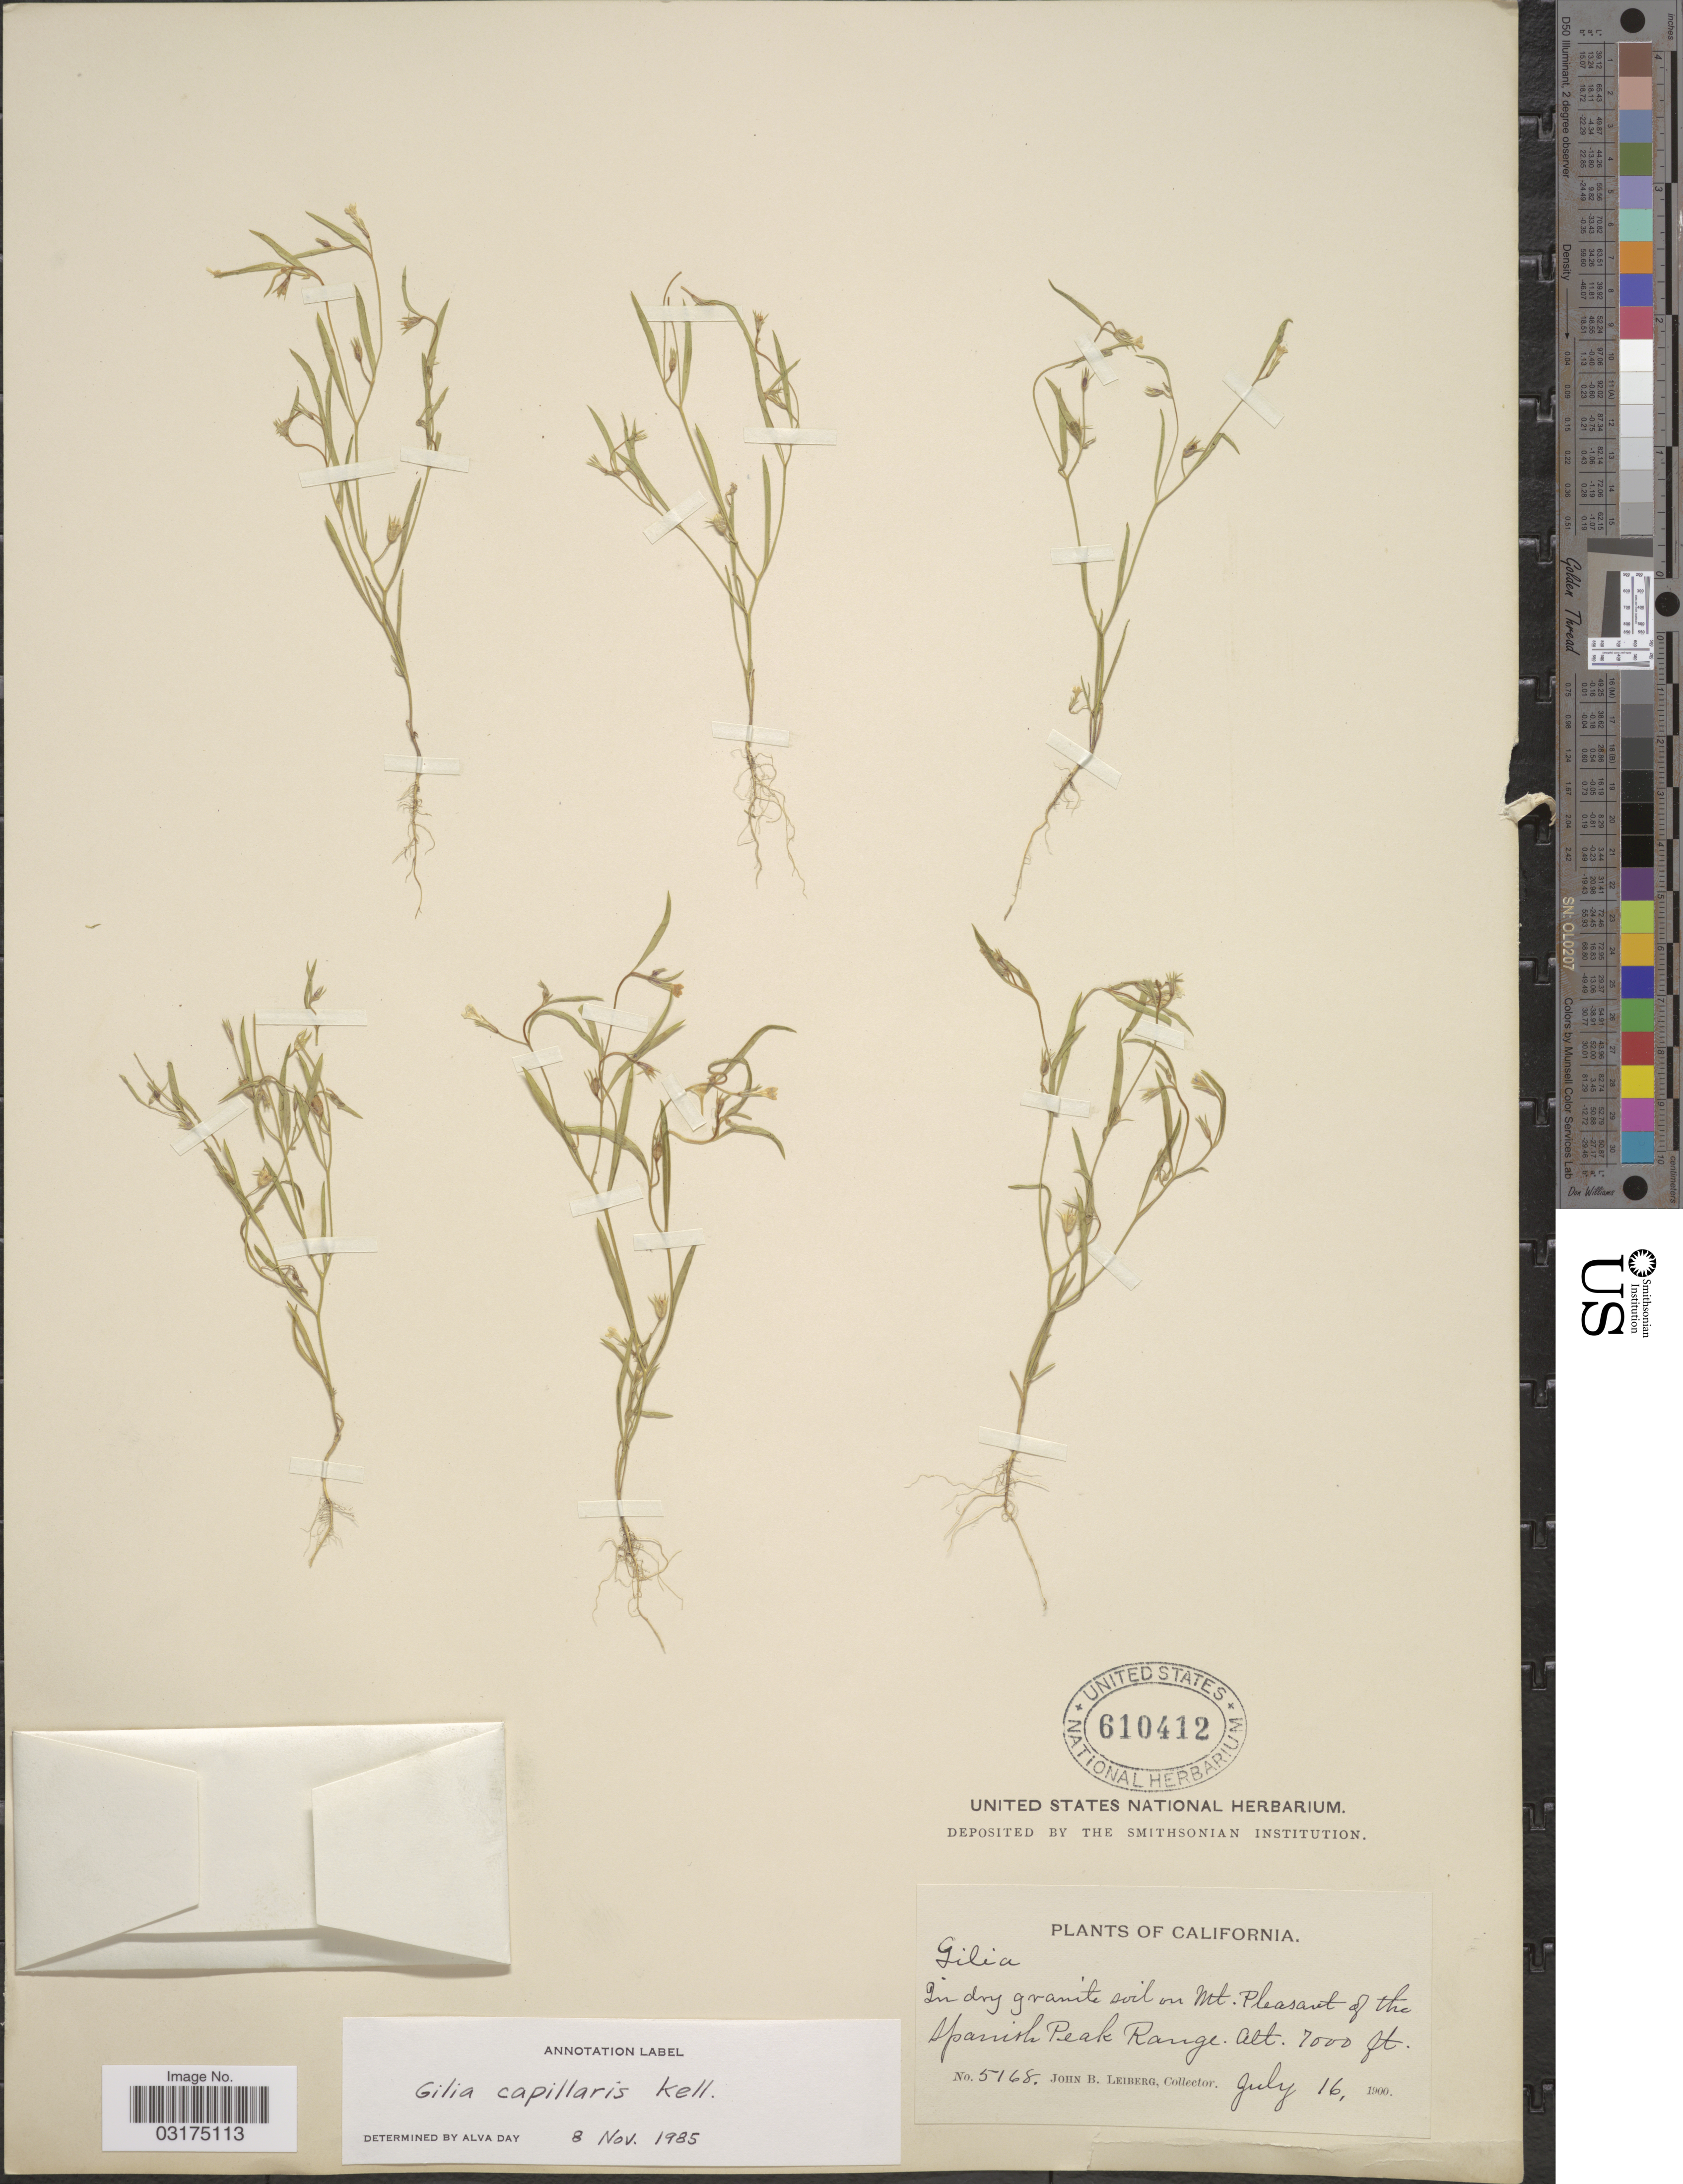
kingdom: Plantae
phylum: Tracheophyta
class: Magnoliopsida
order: Ericales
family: Polemoniaceae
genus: Navarretia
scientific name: Navarretia capillaris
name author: (Kellogg) Kuntze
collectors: J. B. Leiberg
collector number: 5168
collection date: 1900-07-16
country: United States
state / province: California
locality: In dry granite soil on Mt. Pleasant of the Spanish Peak Range.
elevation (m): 2134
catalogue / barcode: US 610412